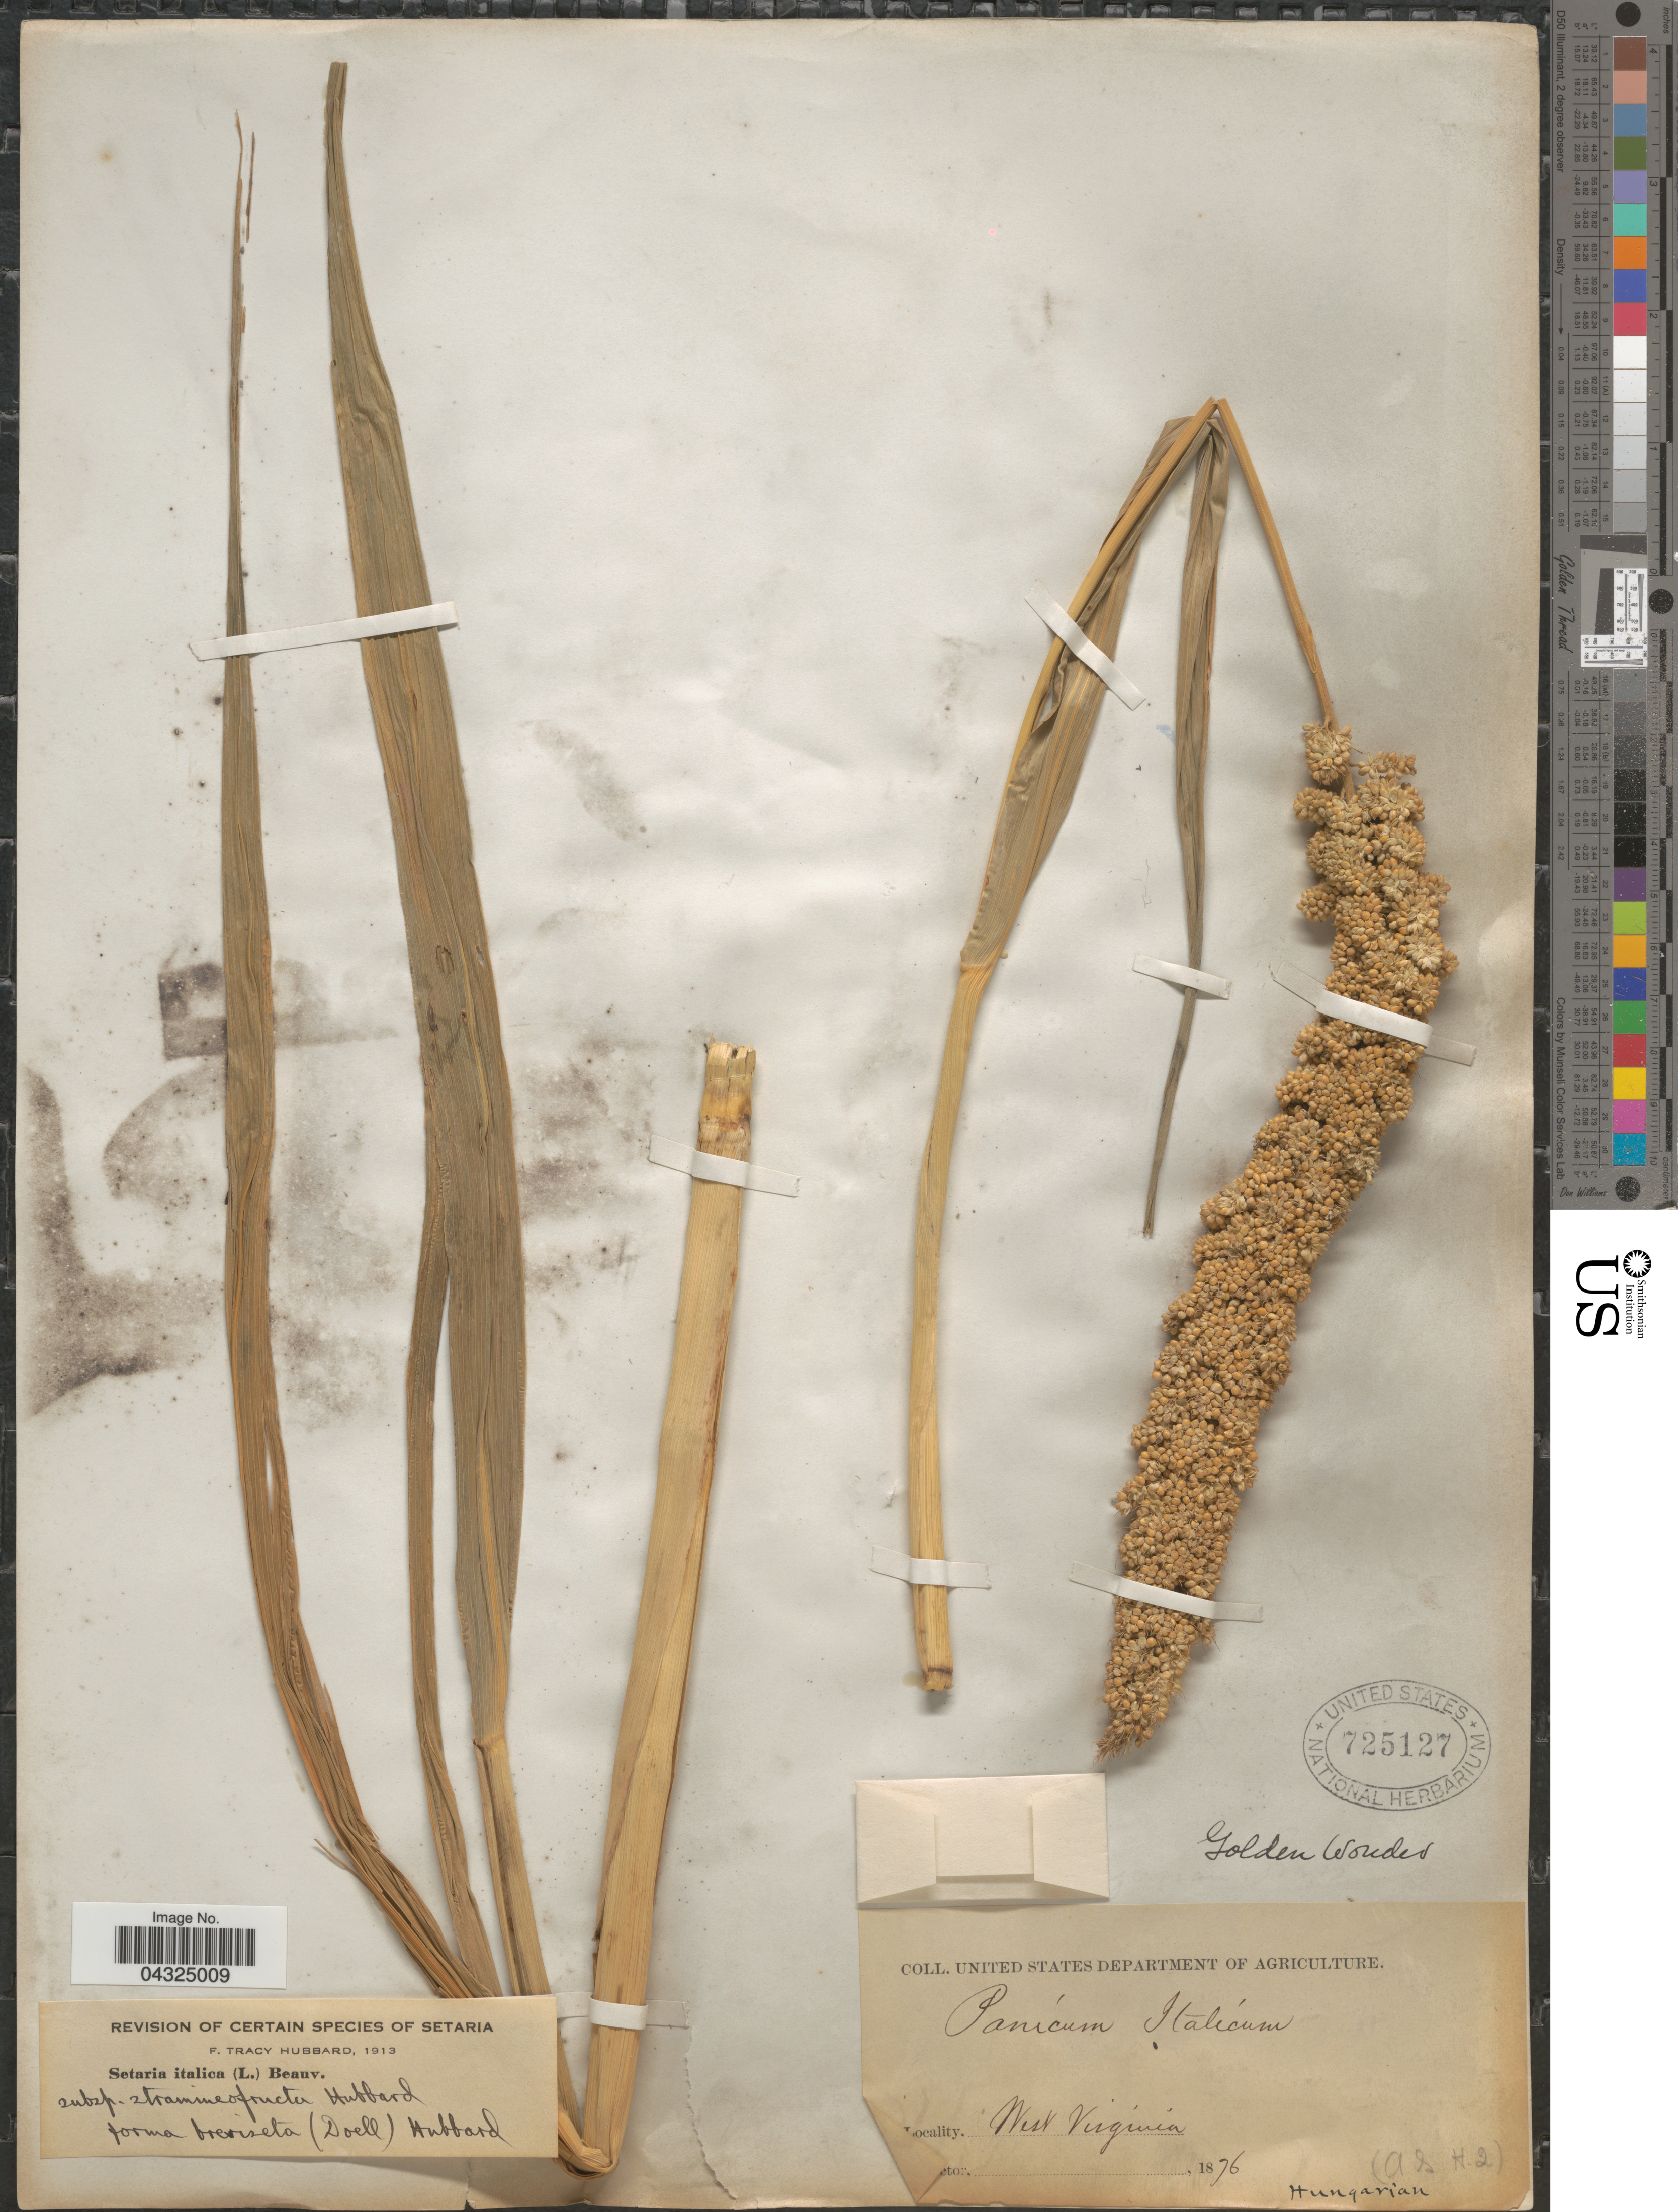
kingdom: Plantae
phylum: Tracheophyta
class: Liliopsida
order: Poales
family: Poaceae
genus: Setaria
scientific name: Setaria italica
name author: (L.) P. Beauv.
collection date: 1876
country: United States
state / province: West Virginia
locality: Golden Wonder.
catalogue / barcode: US 725127